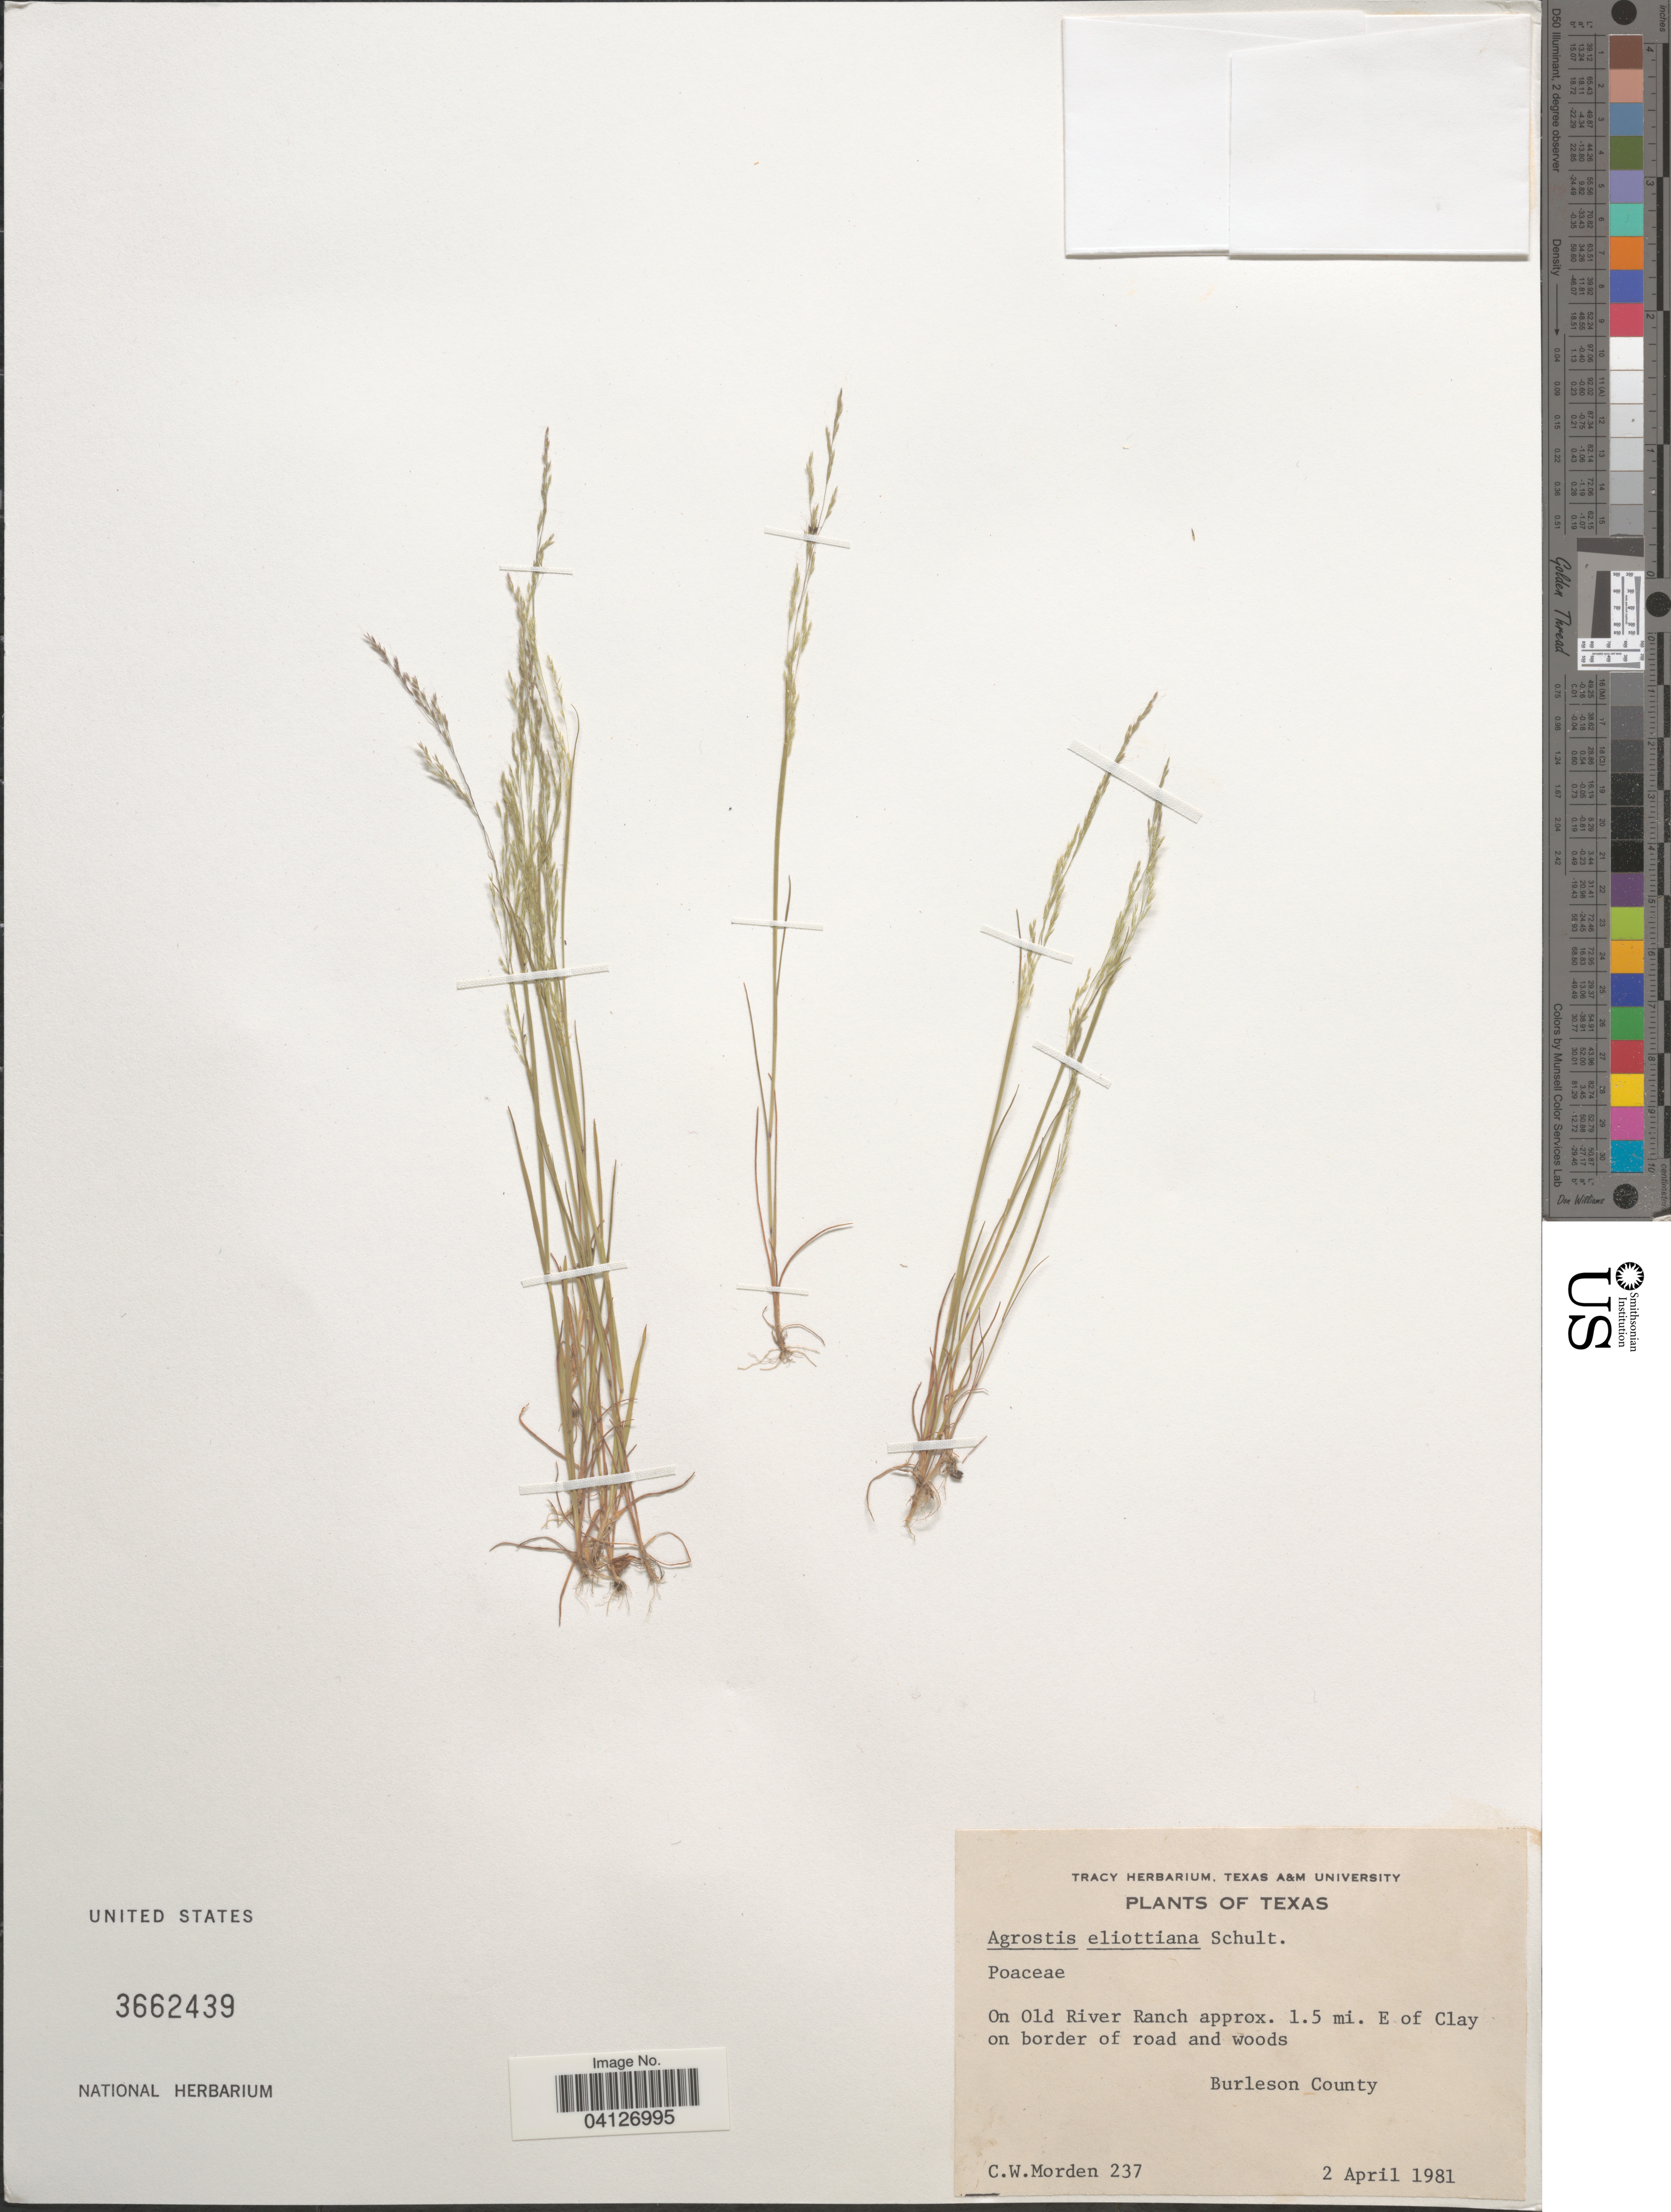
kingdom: Plantae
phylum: Tracheophyta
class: Liliopsida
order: Poales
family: Poaceae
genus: Agrostis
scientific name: Agrostis elliottiana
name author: Schult.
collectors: C. Morden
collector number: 237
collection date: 1981-04-02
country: United States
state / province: Texas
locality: On Old River Ranch approx. 1.5 mi. E of Clay on border of road and woods. Burleson County.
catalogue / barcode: US 3662439